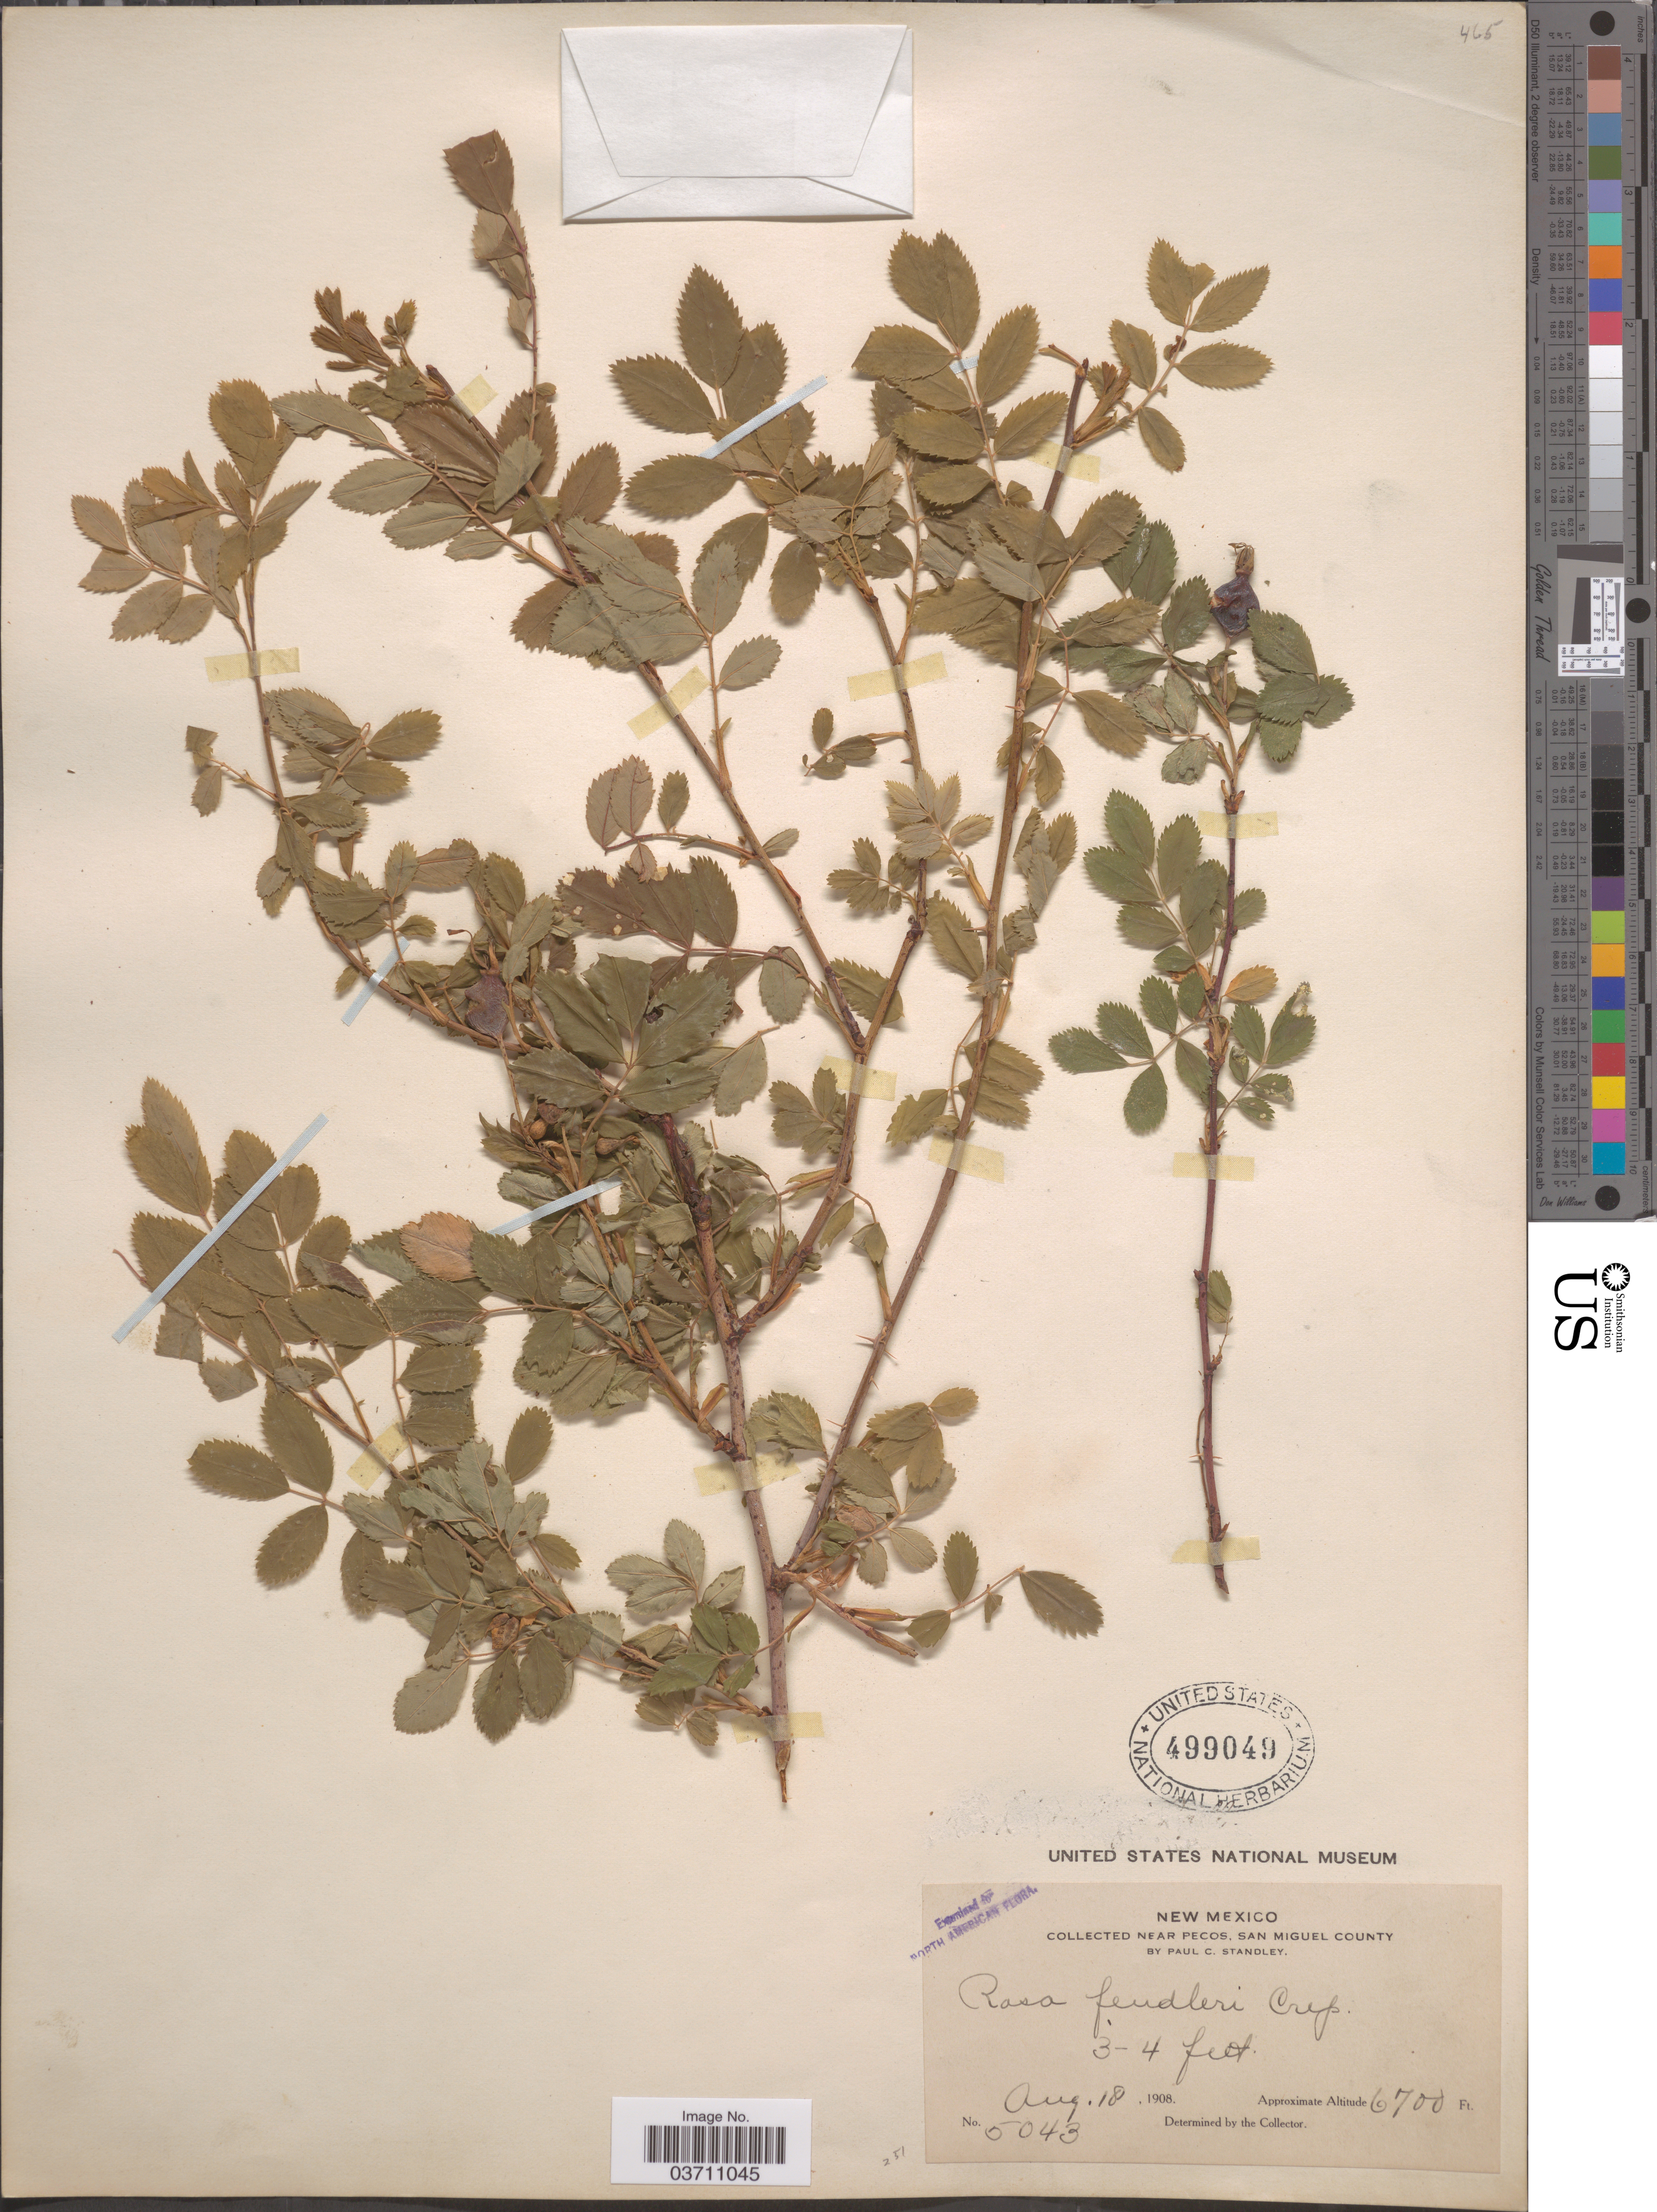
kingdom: Plantae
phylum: Tracheophyta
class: Magnoliopsida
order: Rosales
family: Rosaceae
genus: Rosa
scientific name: Rosa fendleri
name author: Crép.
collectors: P. C. Standley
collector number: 5043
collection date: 1908-08-18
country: United States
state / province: New Mexico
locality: Near Pecos, San Miguel County.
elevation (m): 2042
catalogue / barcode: US 499049